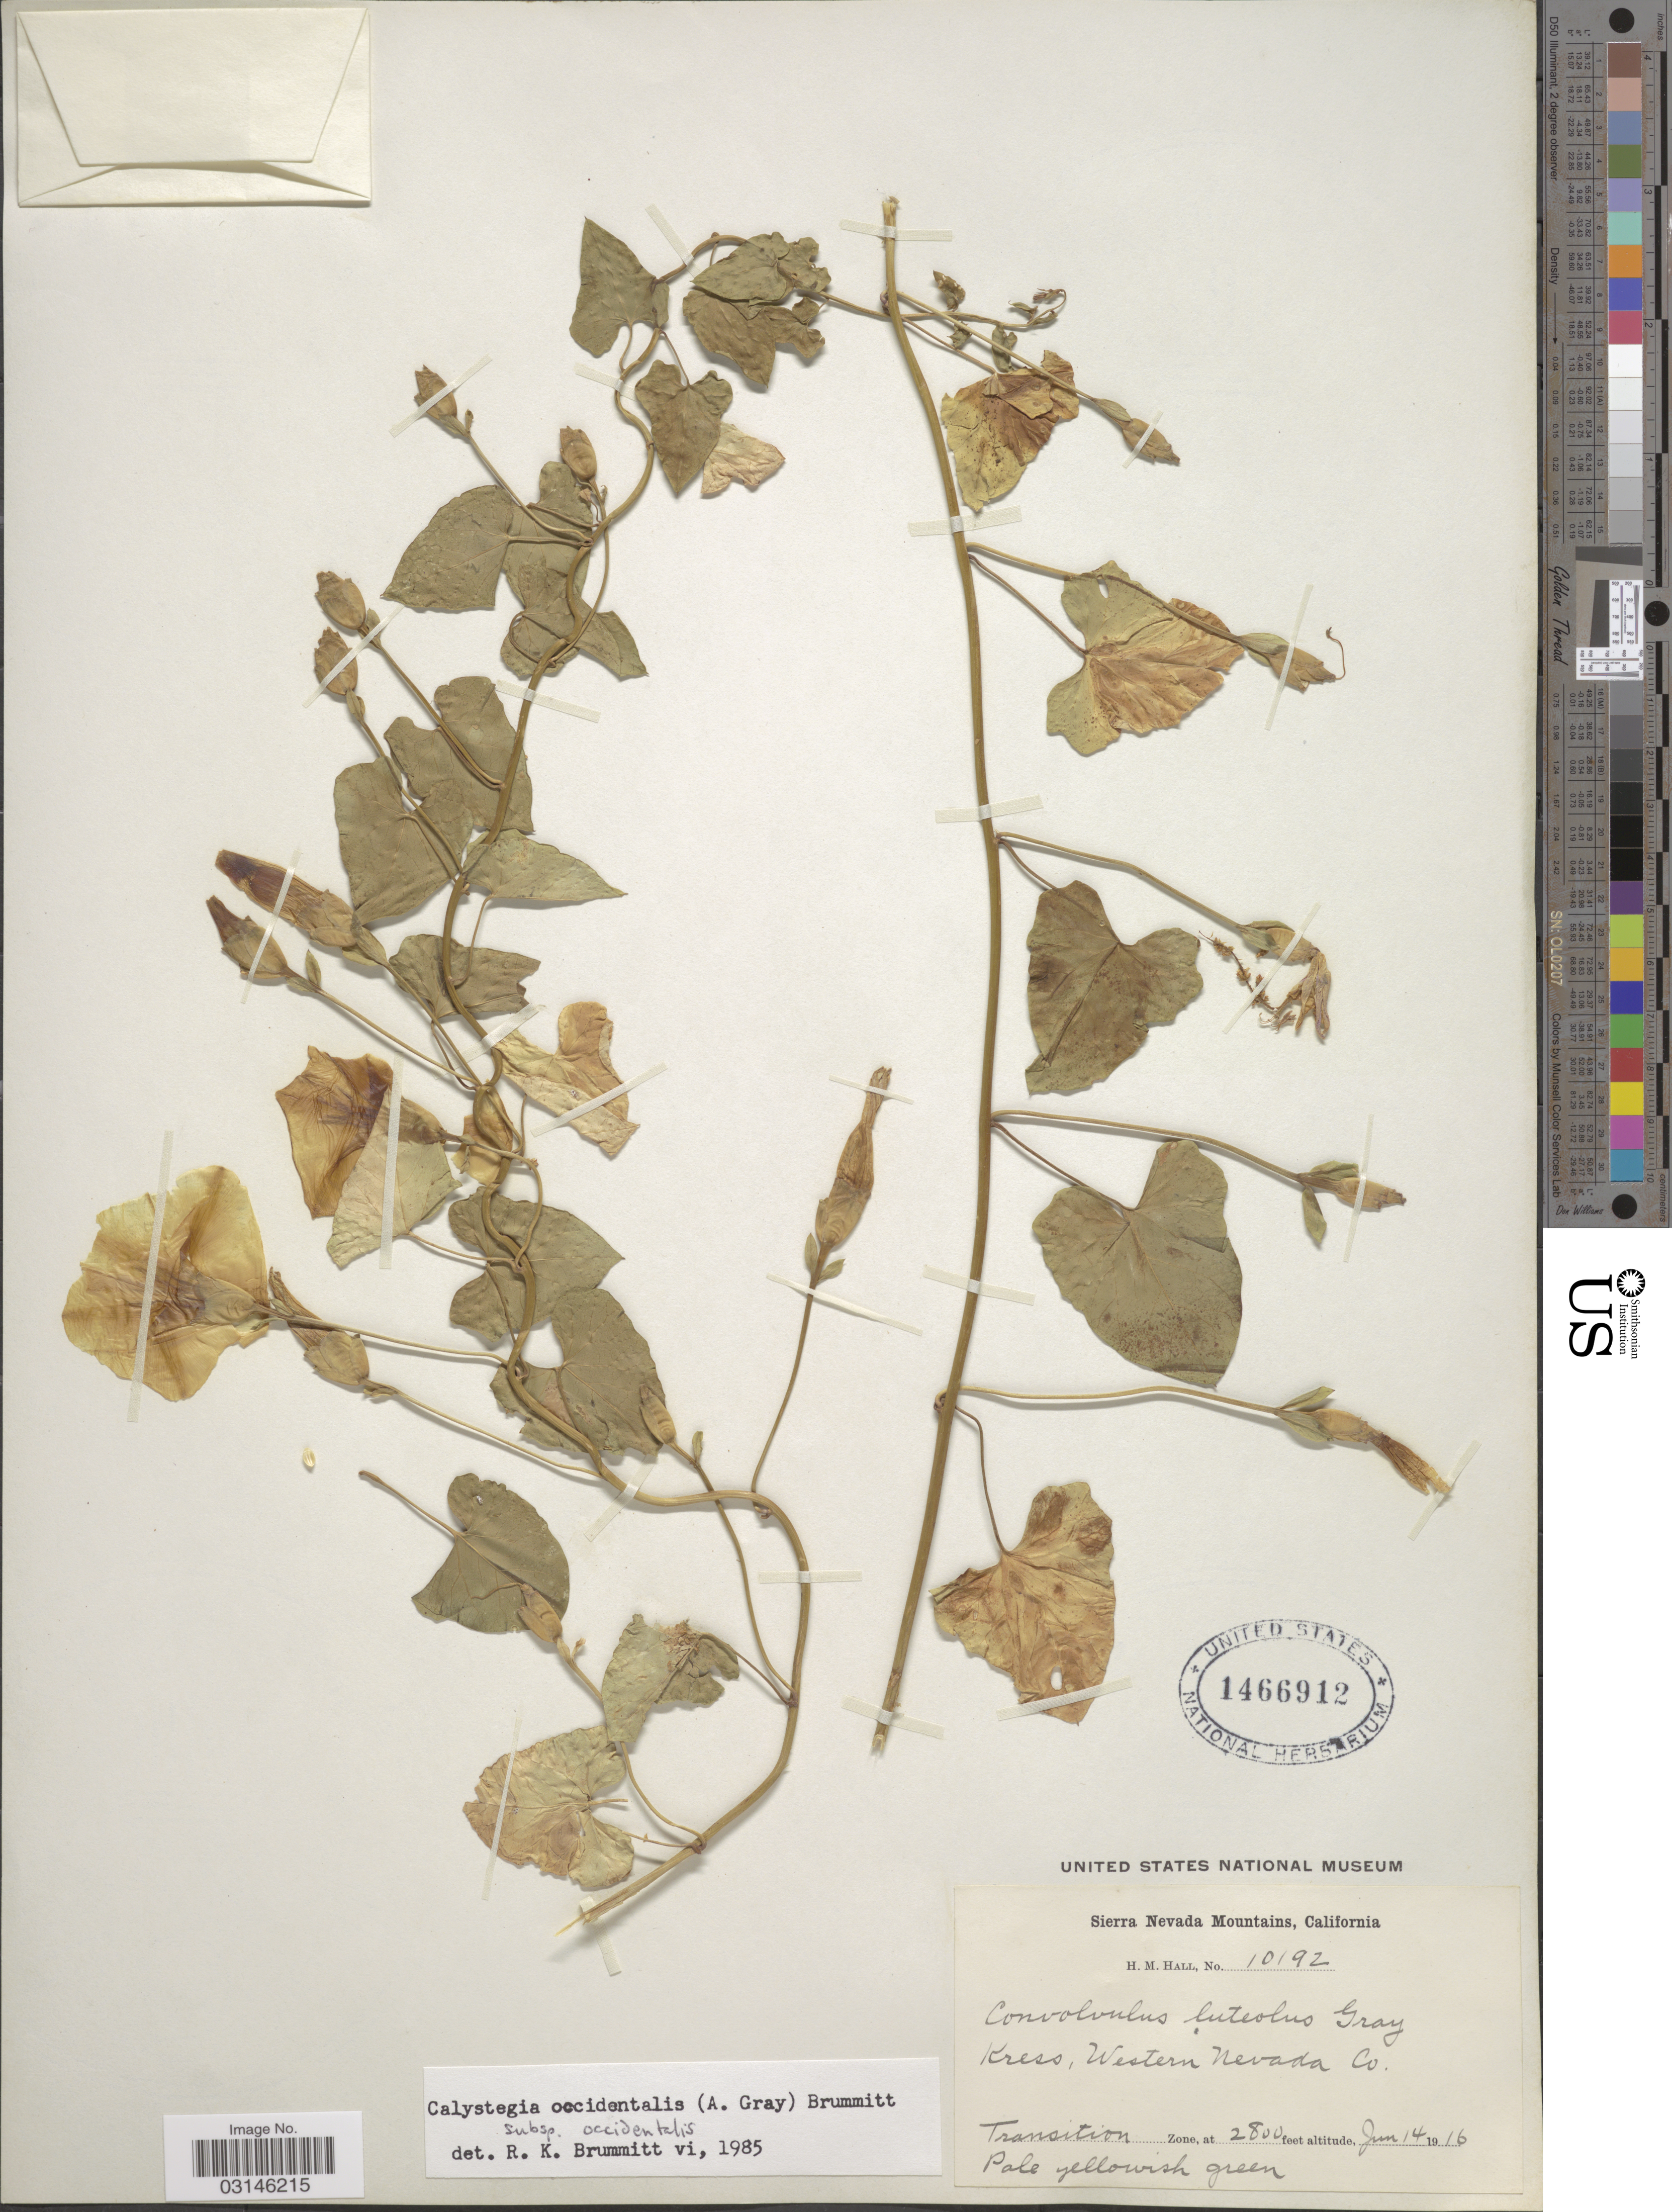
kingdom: Plantae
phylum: Tracheophyta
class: Magnoliopsida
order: Solanales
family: Convolvulaceae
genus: Calystegia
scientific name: Calystegia occidentalis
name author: (A. Gray) Brummitt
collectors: H. M. Hall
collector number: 10192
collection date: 1916-06-14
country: United States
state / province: California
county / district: Nevada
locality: Sierra Nevada Mountains, Kress, Western Nevada Co. Transition Zone.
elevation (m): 853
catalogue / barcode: US 1466912